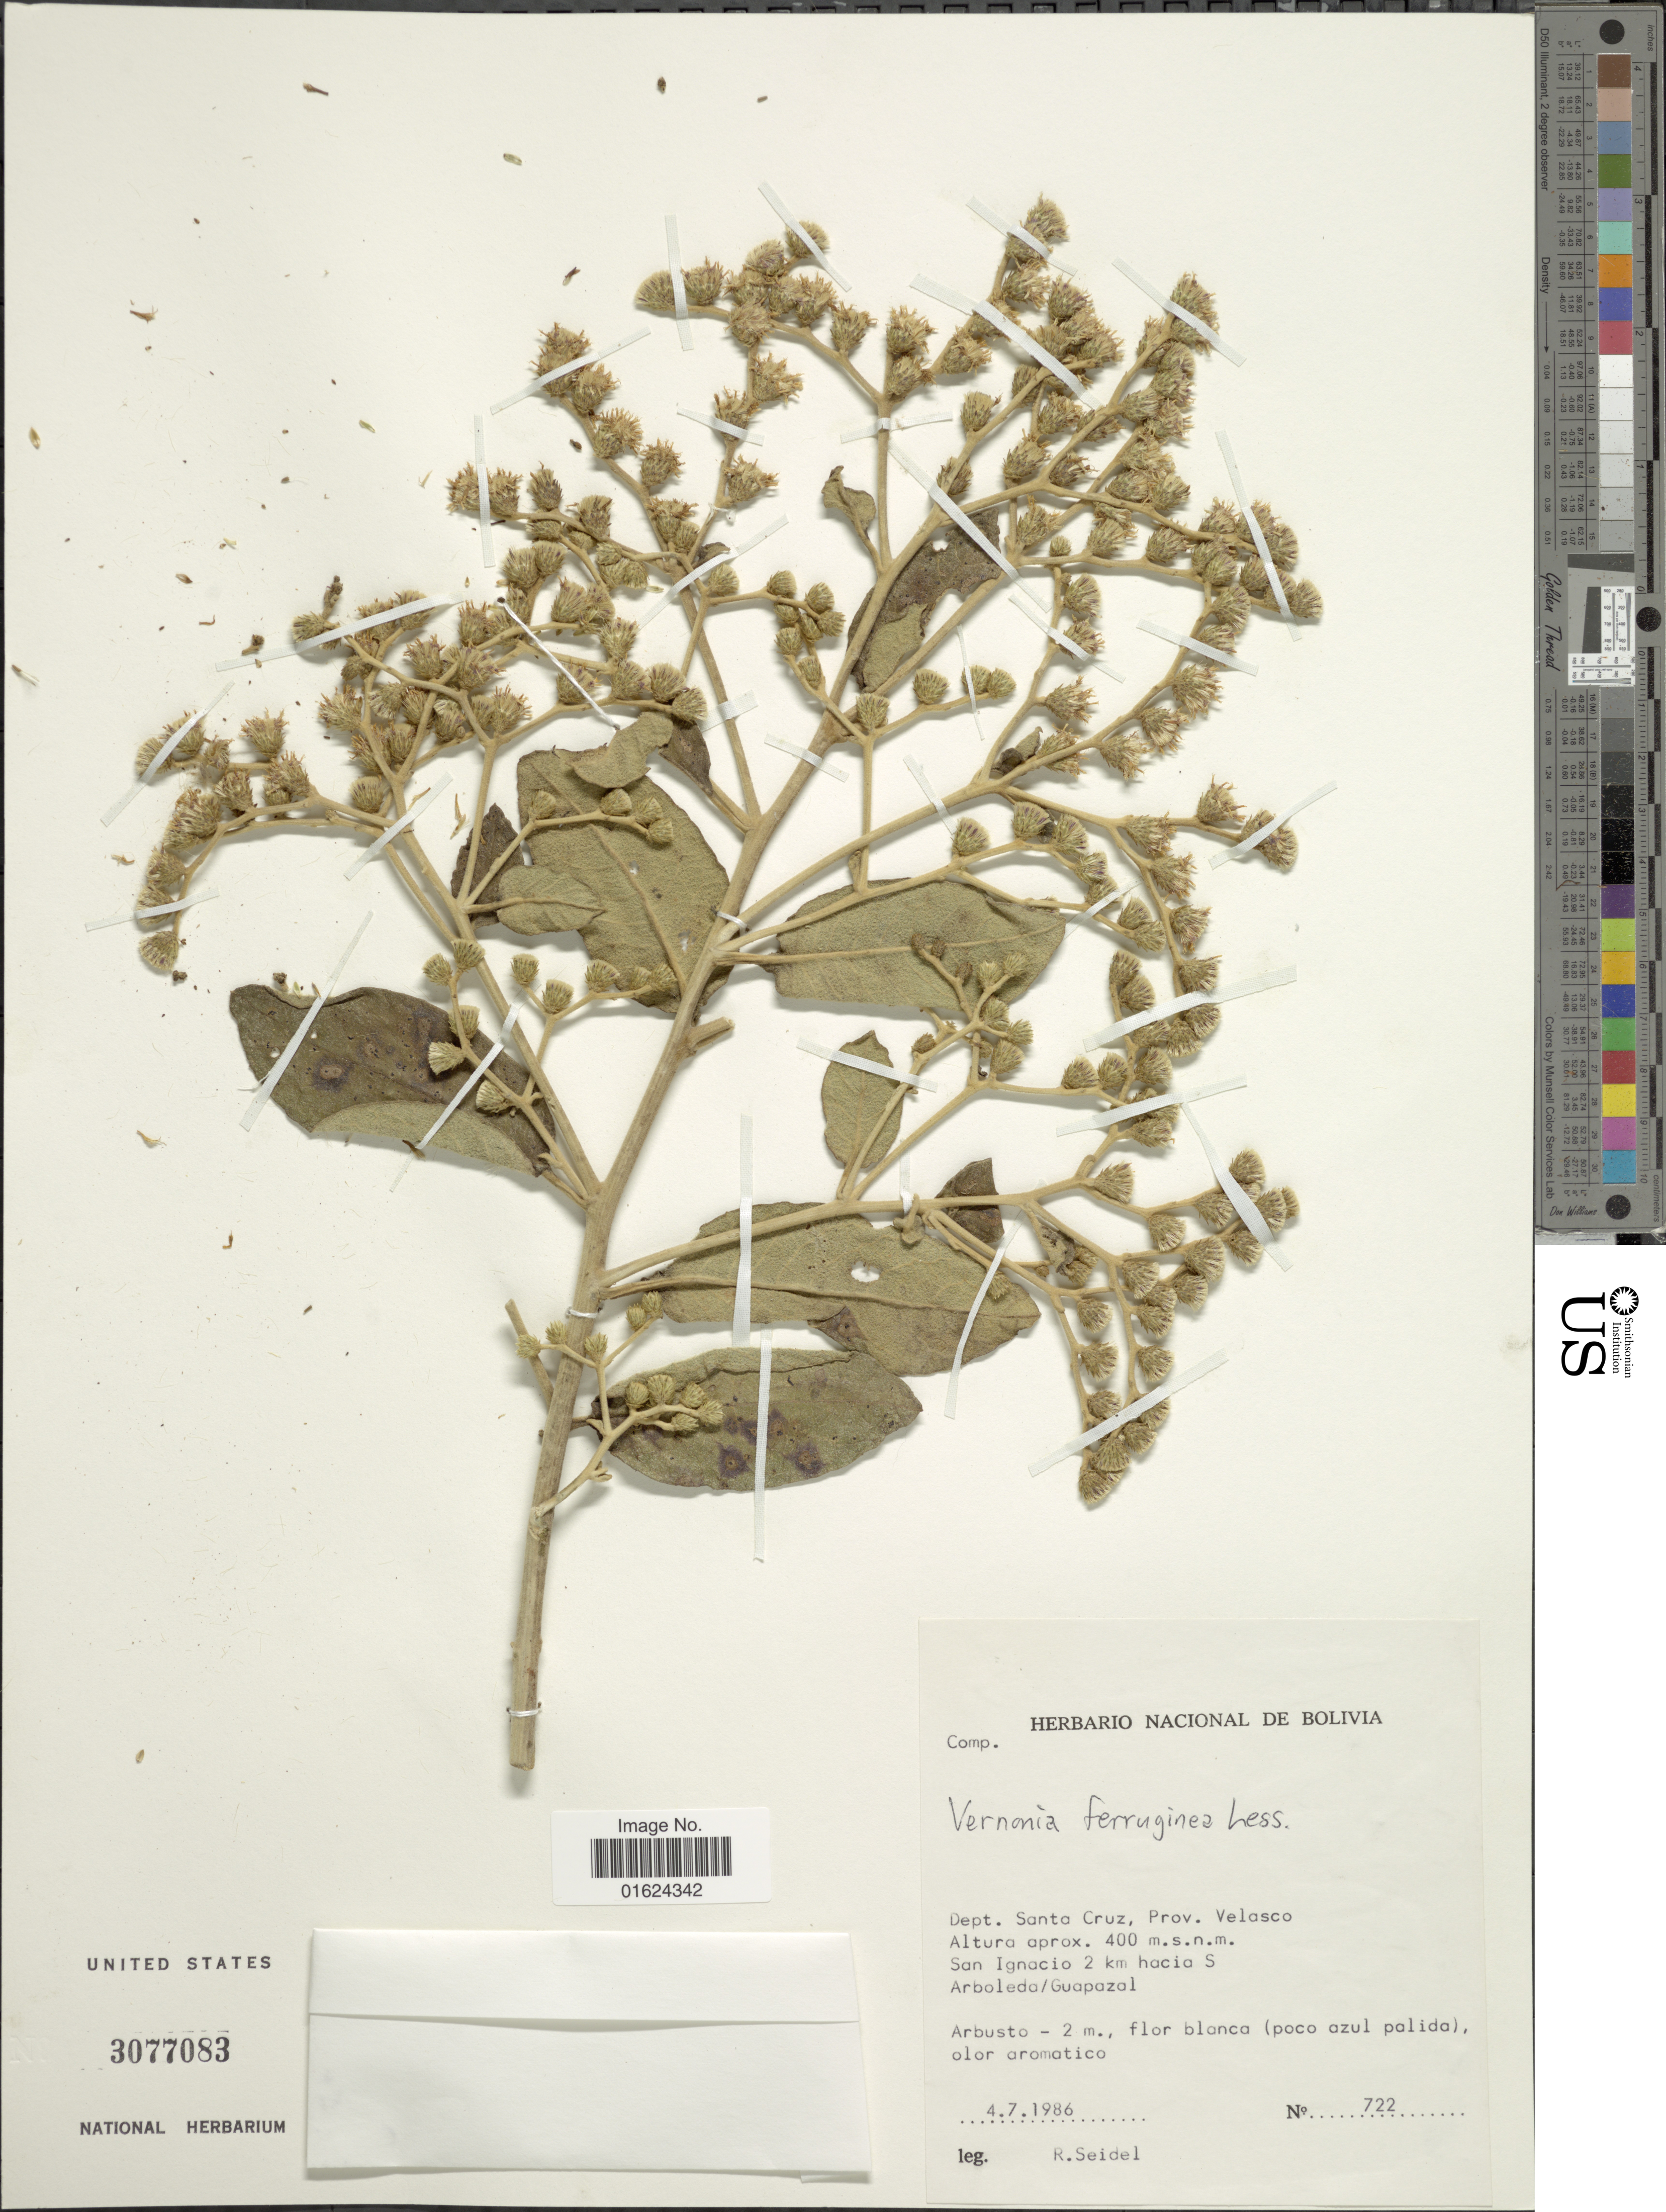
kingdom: Plantae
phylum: Tracheophyta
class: Magnoliopsida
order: Asterales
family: Asteraceae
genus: Vernonanthura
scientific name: Vernonanthura ferruginea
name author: (Less.) H. Rob.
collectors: R. Seidel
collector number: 722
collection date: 1986-07-04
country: Bolivia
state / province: Santa Cruz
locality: Dept. Santa Cruz, Prov. Velasco. San Ignacio 2 km hacia S Arboledo/Guapazal.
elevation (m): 400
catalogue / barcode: US 3077083